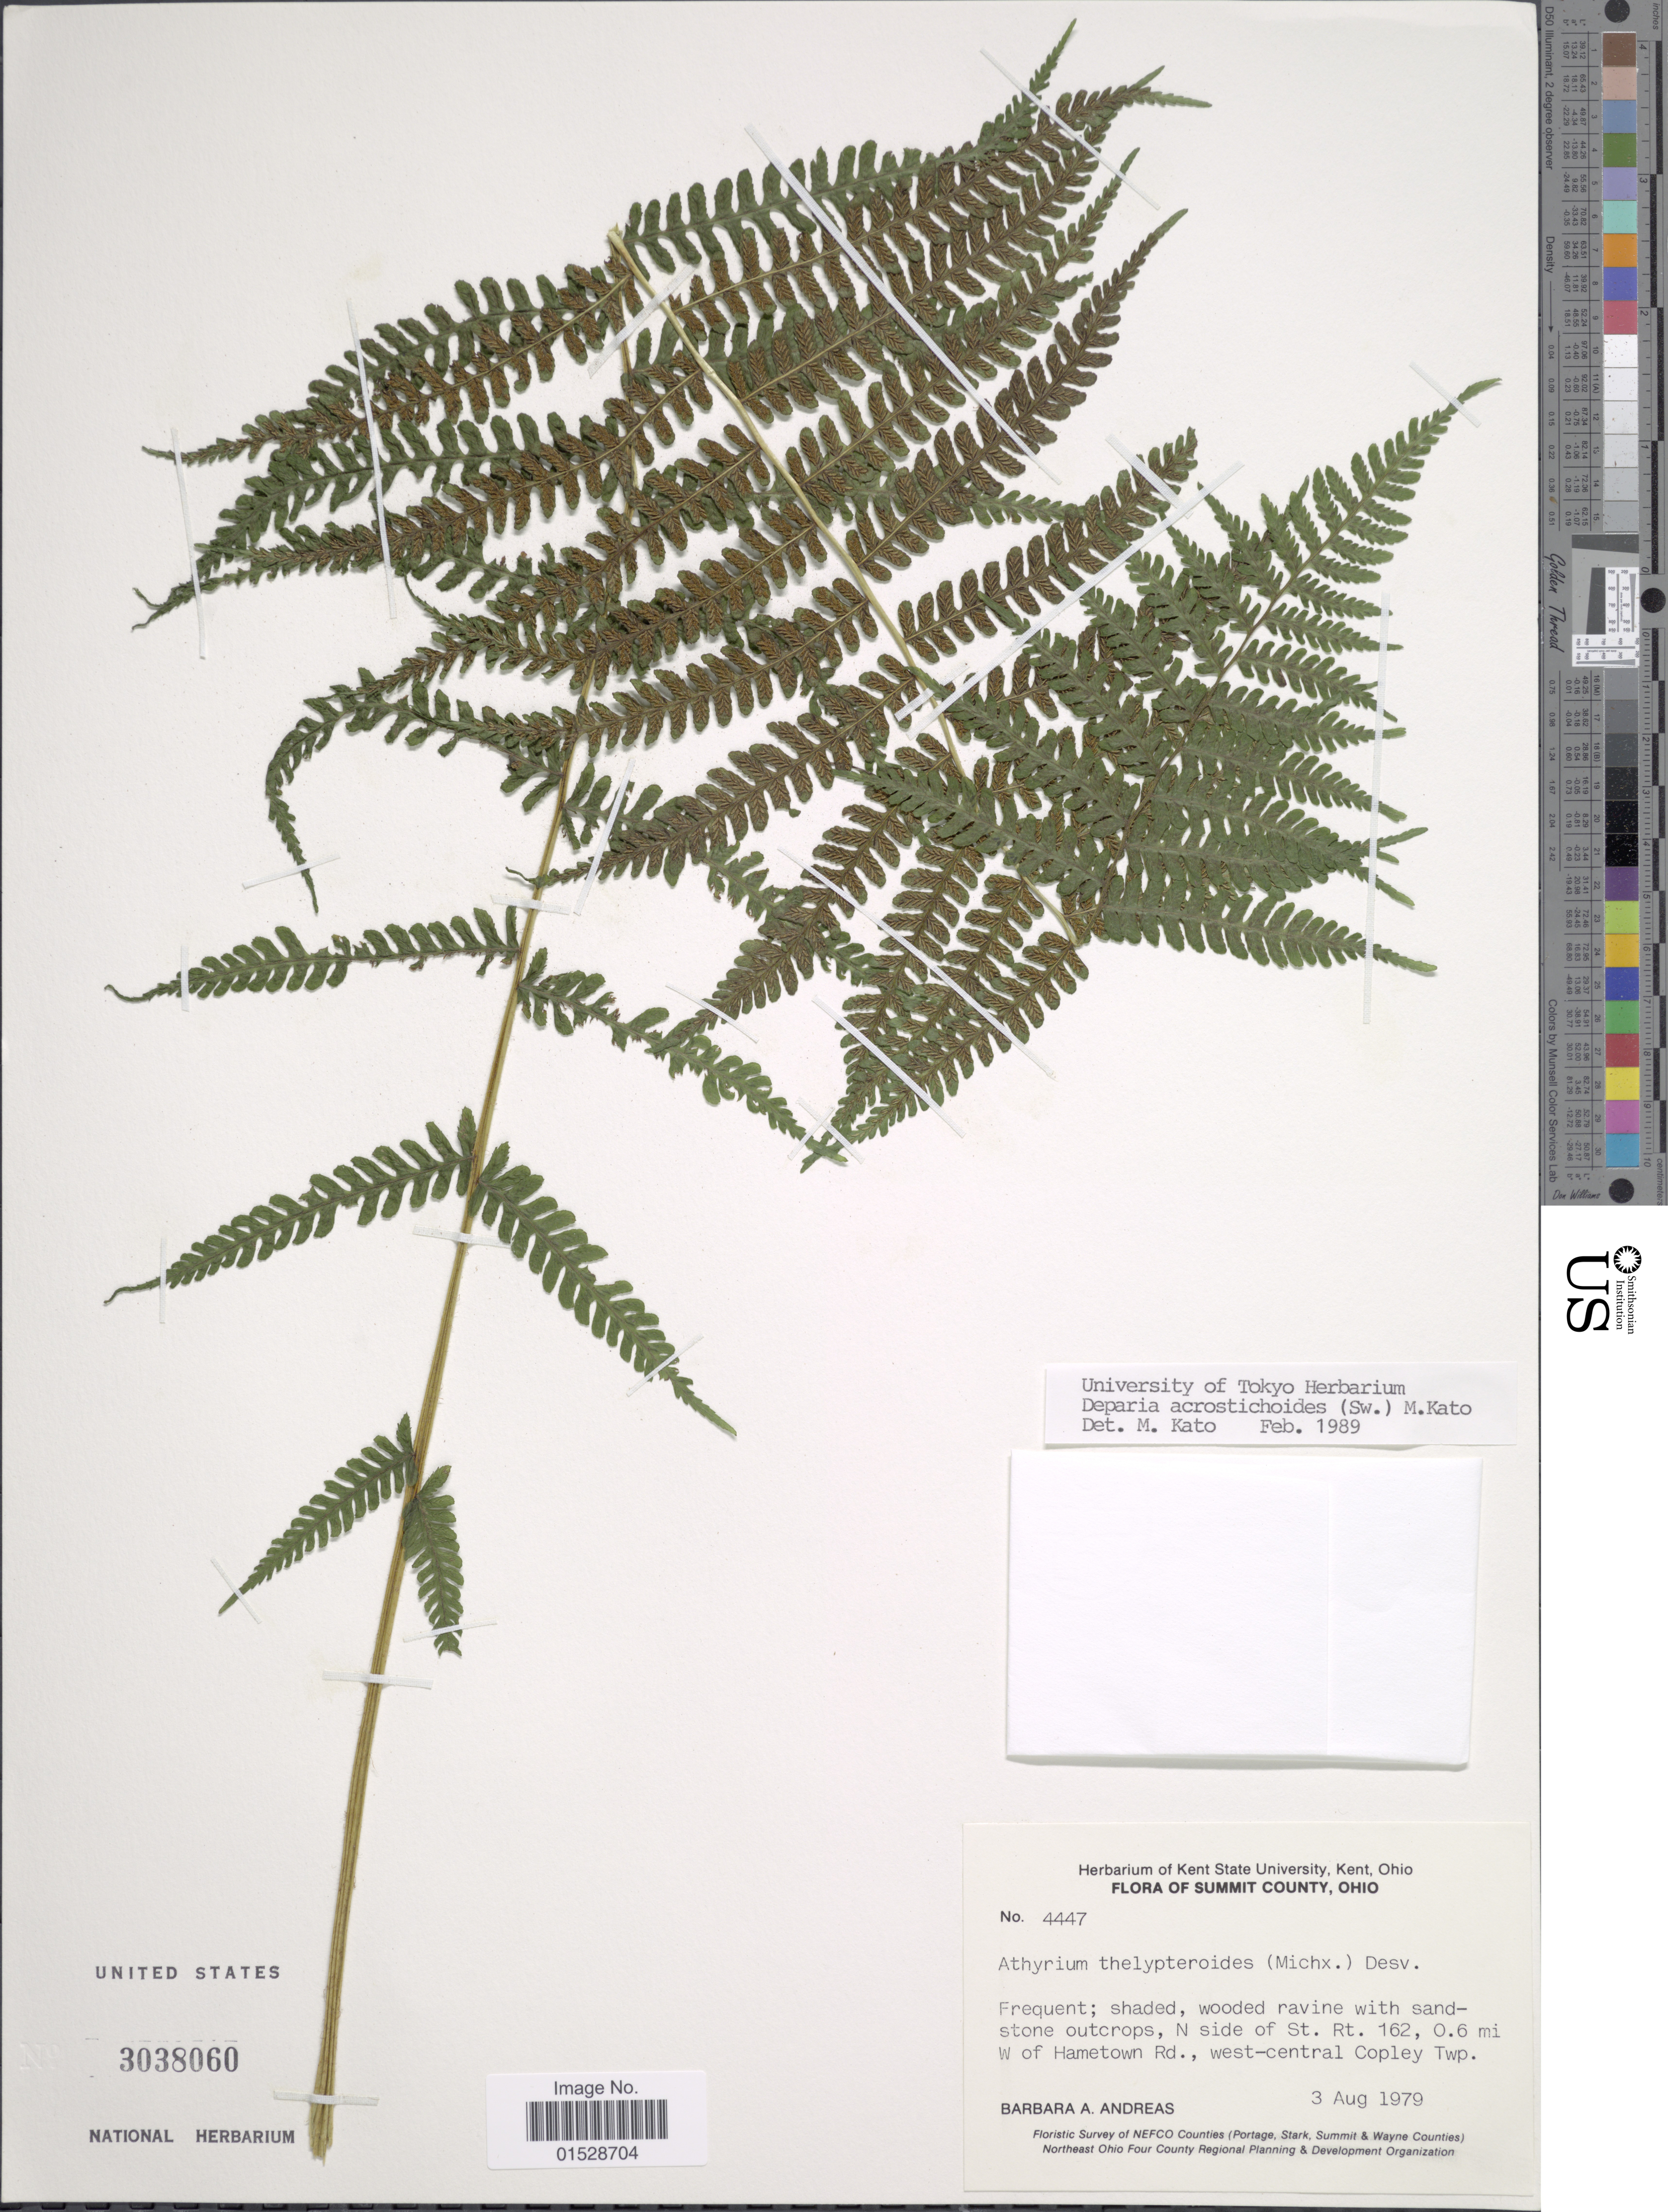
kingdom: Plantae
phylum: Tracheophyta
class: Polypodiopsida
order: Polypodiales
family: Athyriaceae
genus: Deparia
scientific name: Deparia acrostichoides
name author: (Sw.) M. Kato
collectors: B. A. Andreas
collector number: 4447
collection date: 1979-08-03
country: United States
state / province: Ohio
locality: Summit County, Ohio, N side of St. Rt. 162, 0.6 mi W of Hametown Rd., west-central Copley Twp.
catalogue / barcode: US 3038060